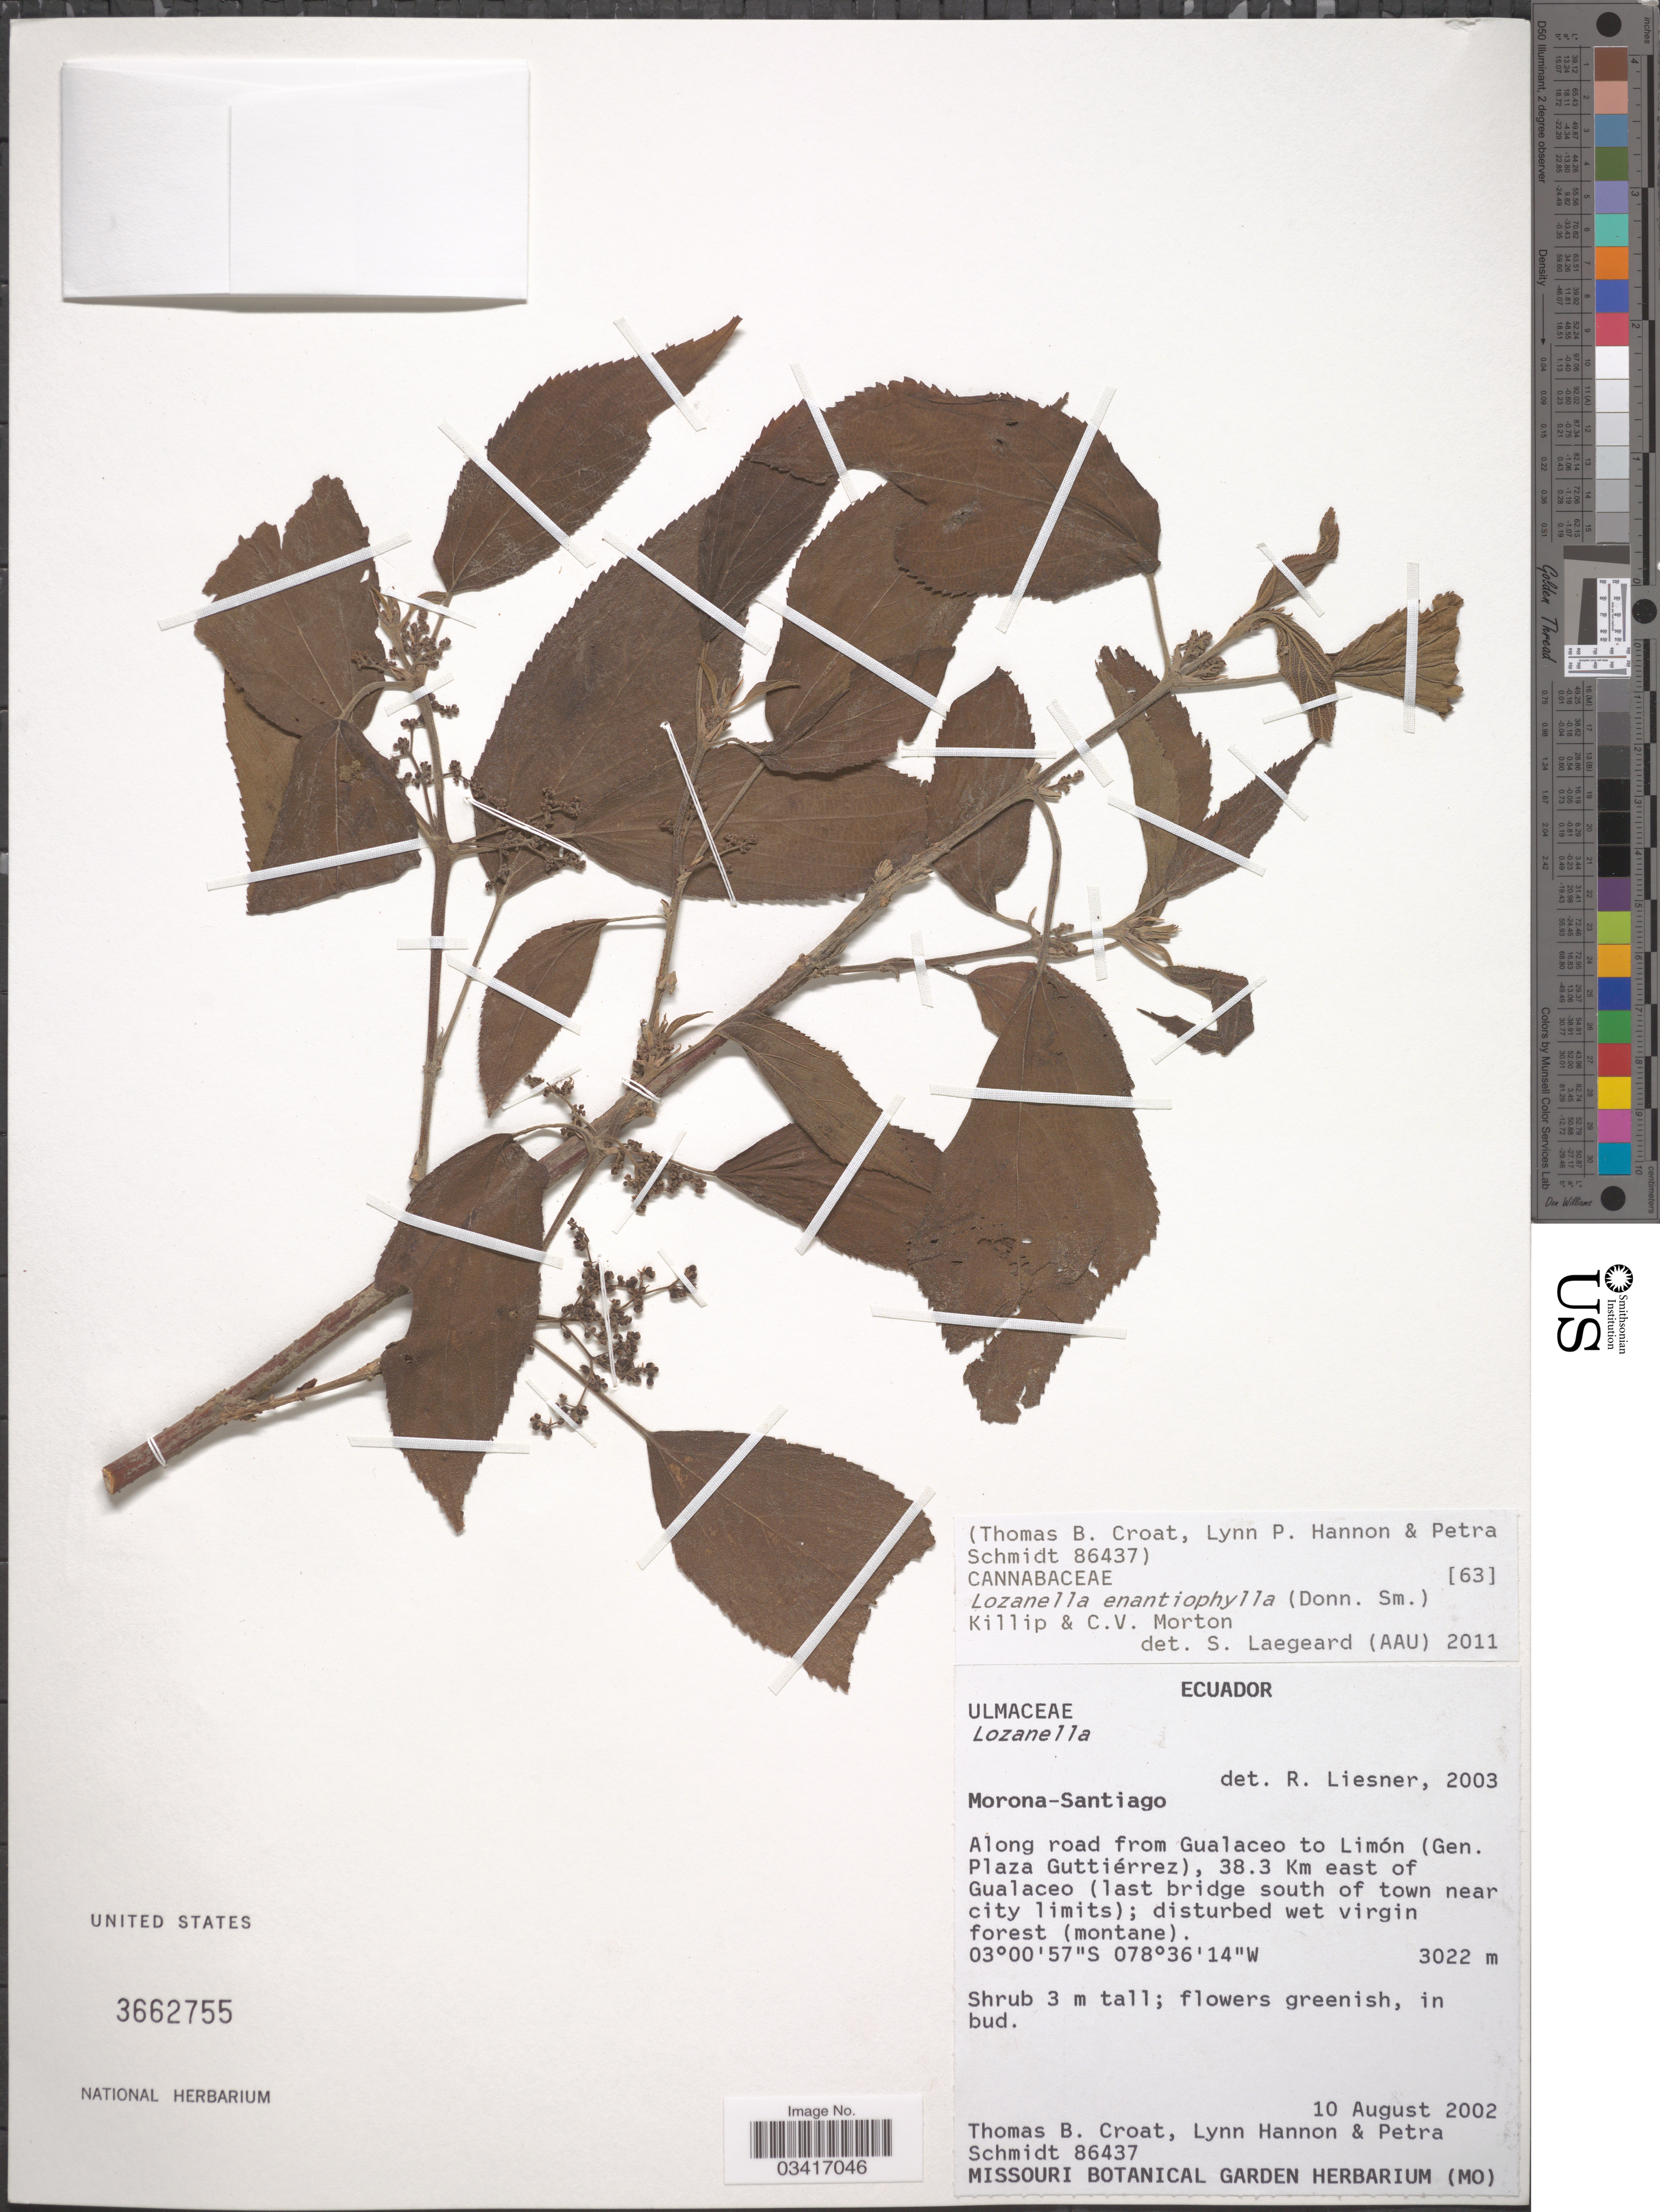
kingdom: Plantae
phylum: Tracheophyta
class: Magnoliopsida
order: Rosales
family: Cannabaceae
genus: Lozanella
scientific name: Lozanella enantiophylla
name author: (Donn. Sm.) Killip & C.V. Morton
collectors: T. B. Croat, L. Hannon & P. Schmidt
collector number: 86437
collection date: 2002-08-10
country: Ecuador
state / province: Morona-Santiago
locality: Along road from Gualaceo to Limón (Gen. Plaza Guttiérrez), 38.3 Km east of Gualaceo (last bridge south of town near city limits).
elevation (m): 3022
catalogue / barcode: US 3662755